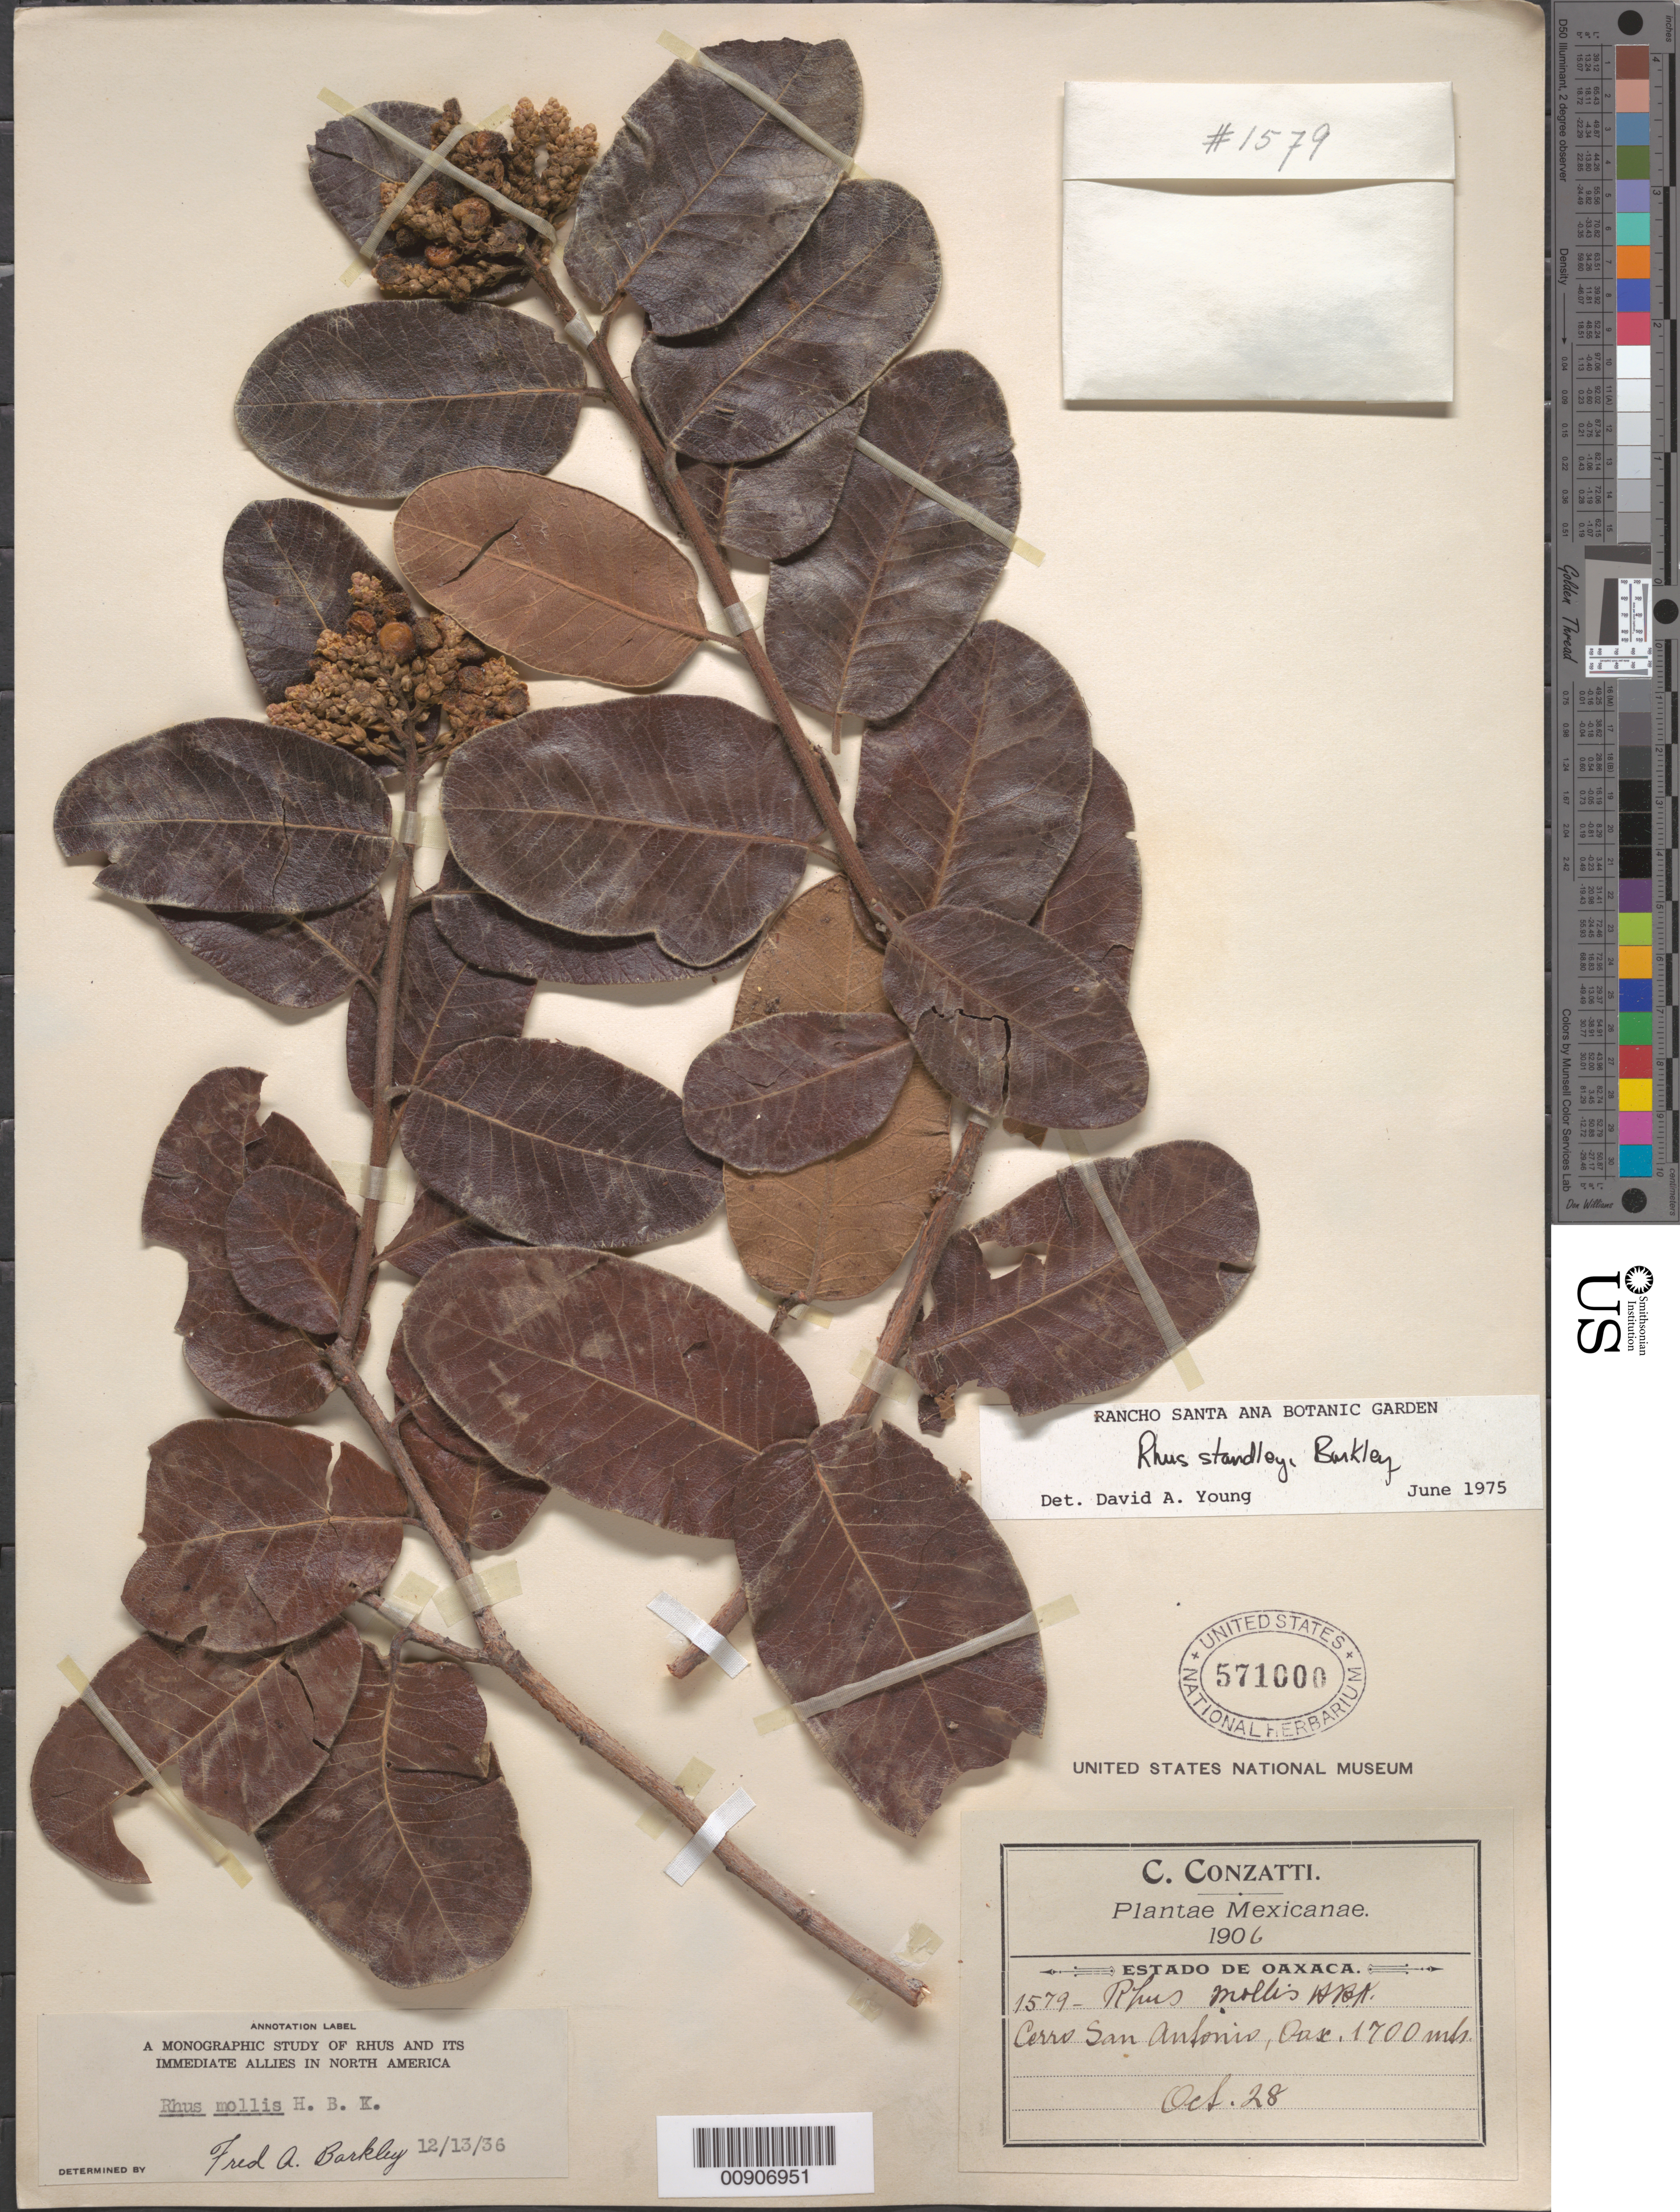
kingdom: Plantae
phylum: Tracheophyta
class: Magnoliopsida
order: Sapindales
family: Anacardiaceae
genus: Rhus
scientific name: Rhus standleyi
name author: F.A. Barkley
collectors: C. Conzatti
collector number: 1579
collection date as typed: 18 Oct 1906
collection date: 1906-10-18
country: Mexico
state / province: Oaxaca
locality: Cerro San Antonio, Oaxaca.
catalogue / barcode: US 571000